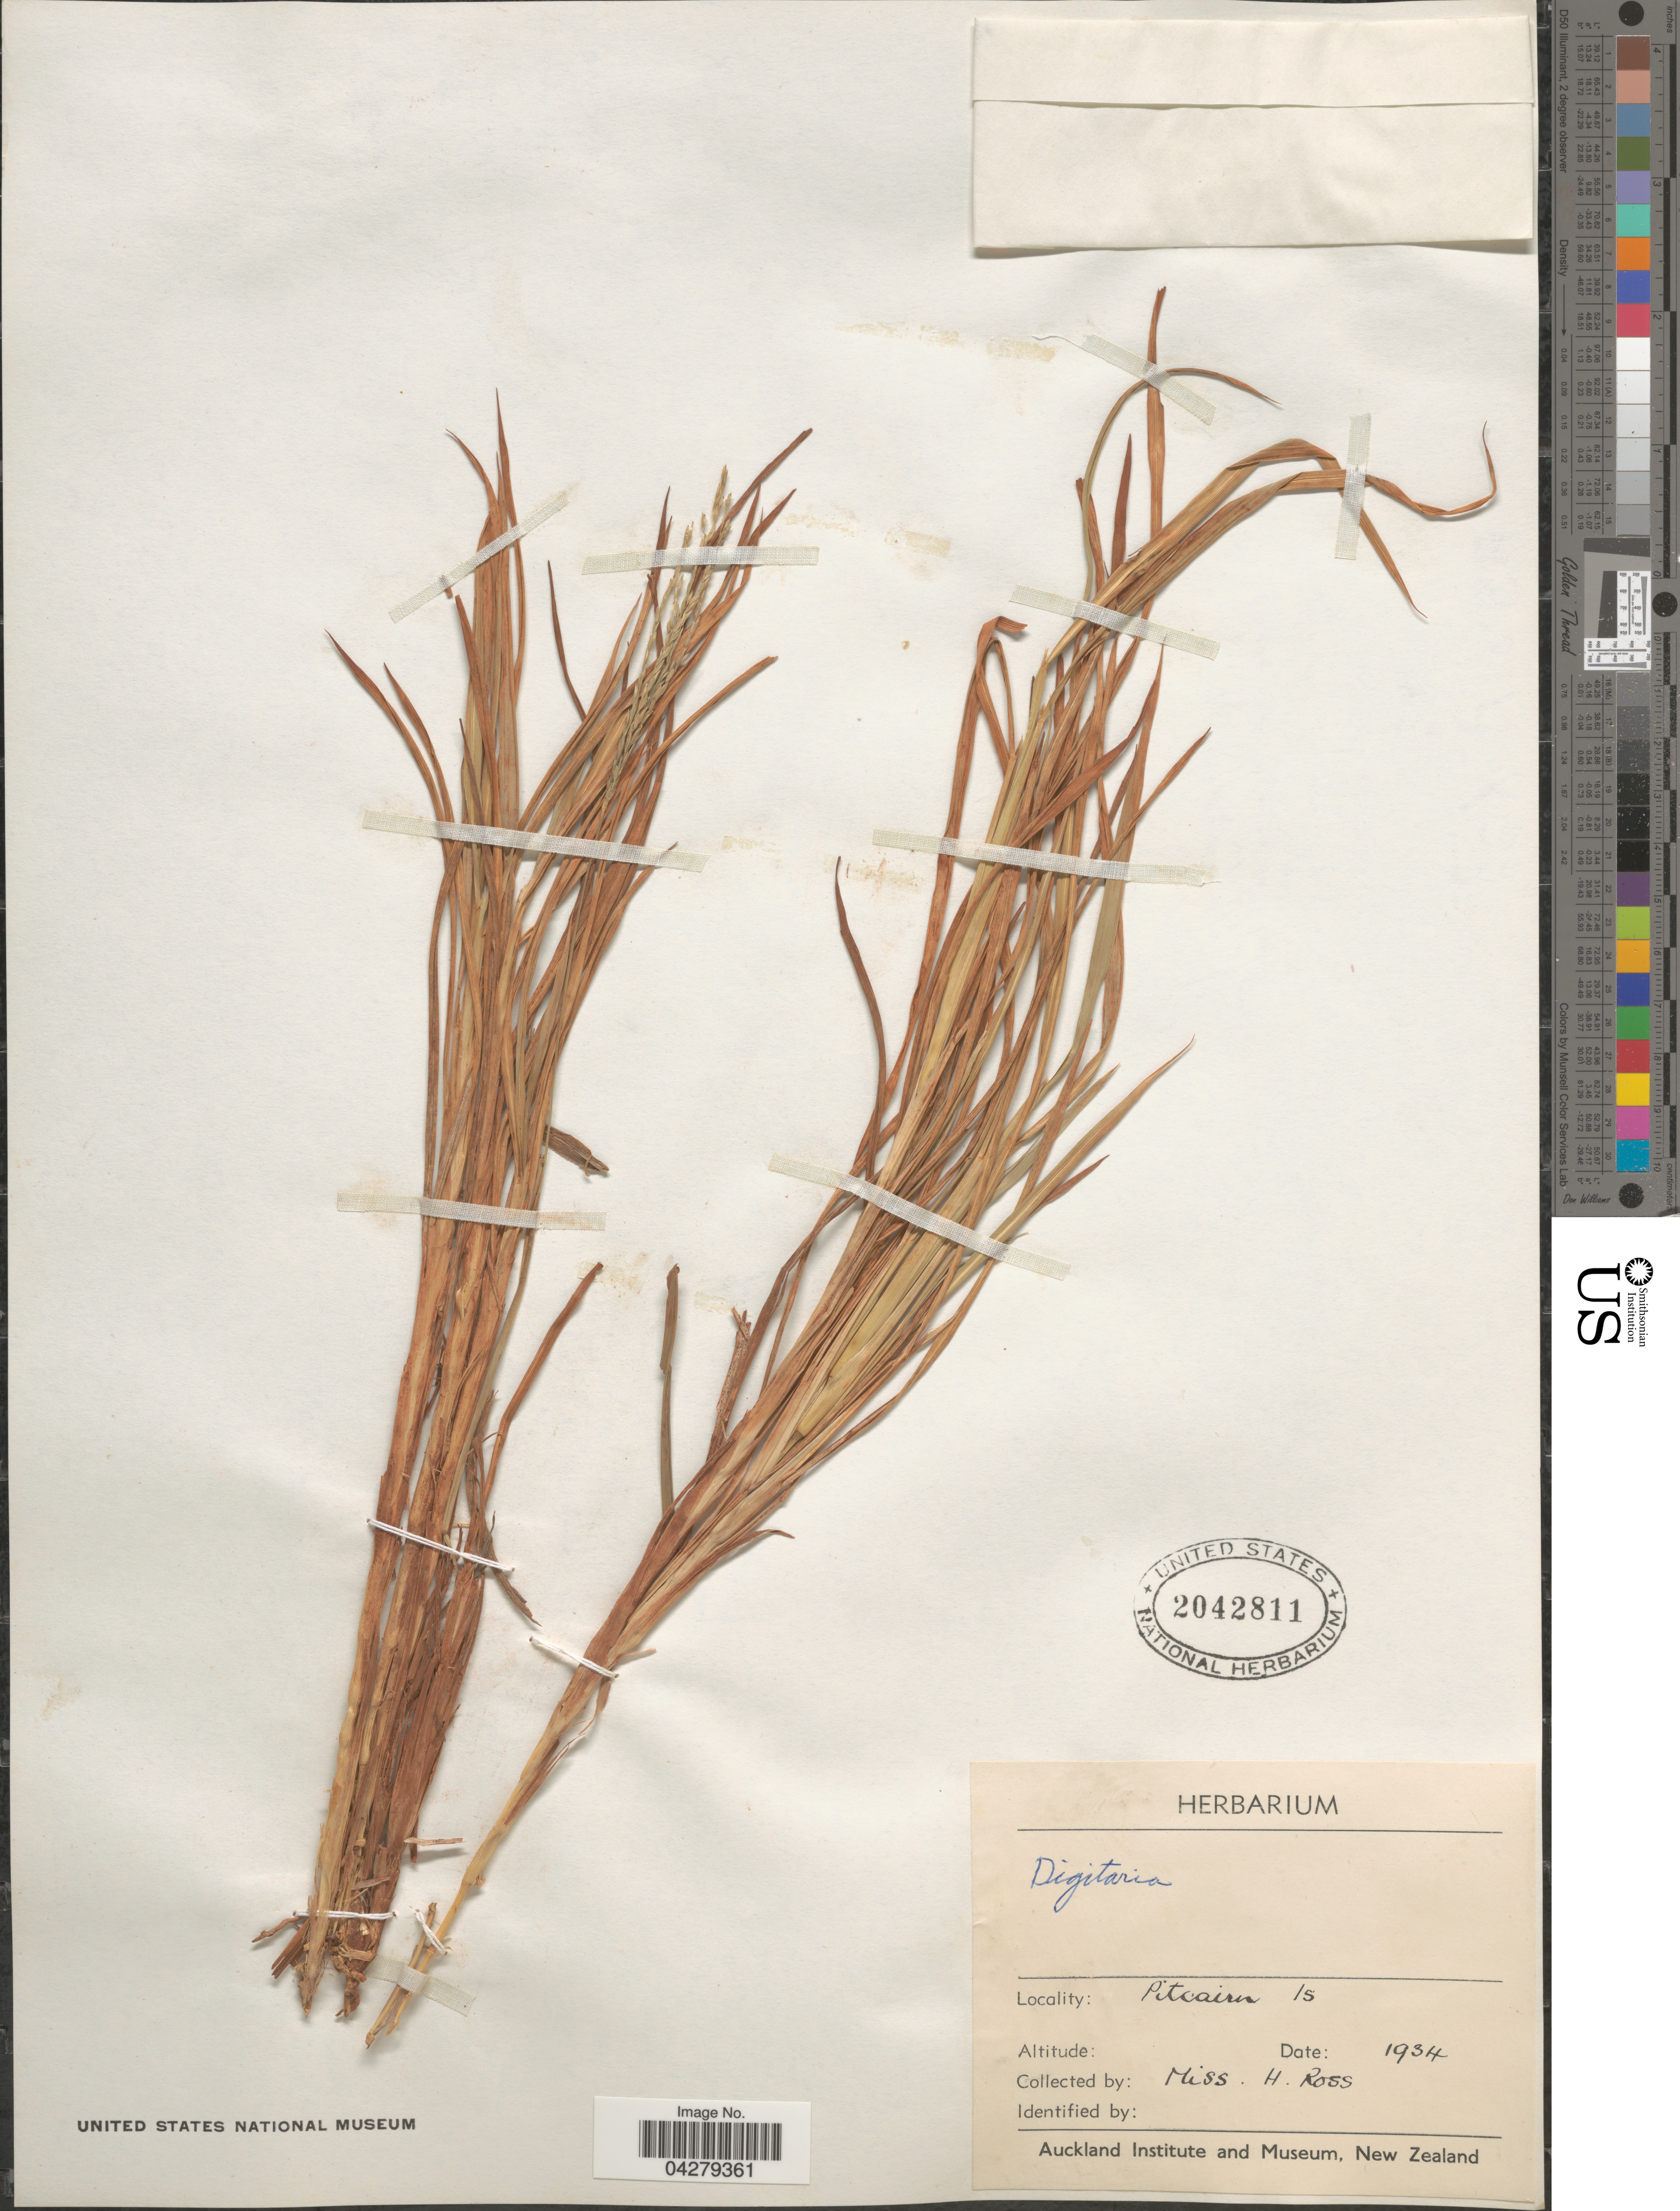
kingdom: Plantae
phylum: Tracheophyta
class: Liliopsida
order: Poales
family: Poaceae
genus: Digitaria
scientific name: Digitaria sp.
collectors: H. Ross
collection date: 1934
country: Pitcairn Islands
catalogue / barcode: US 2042811